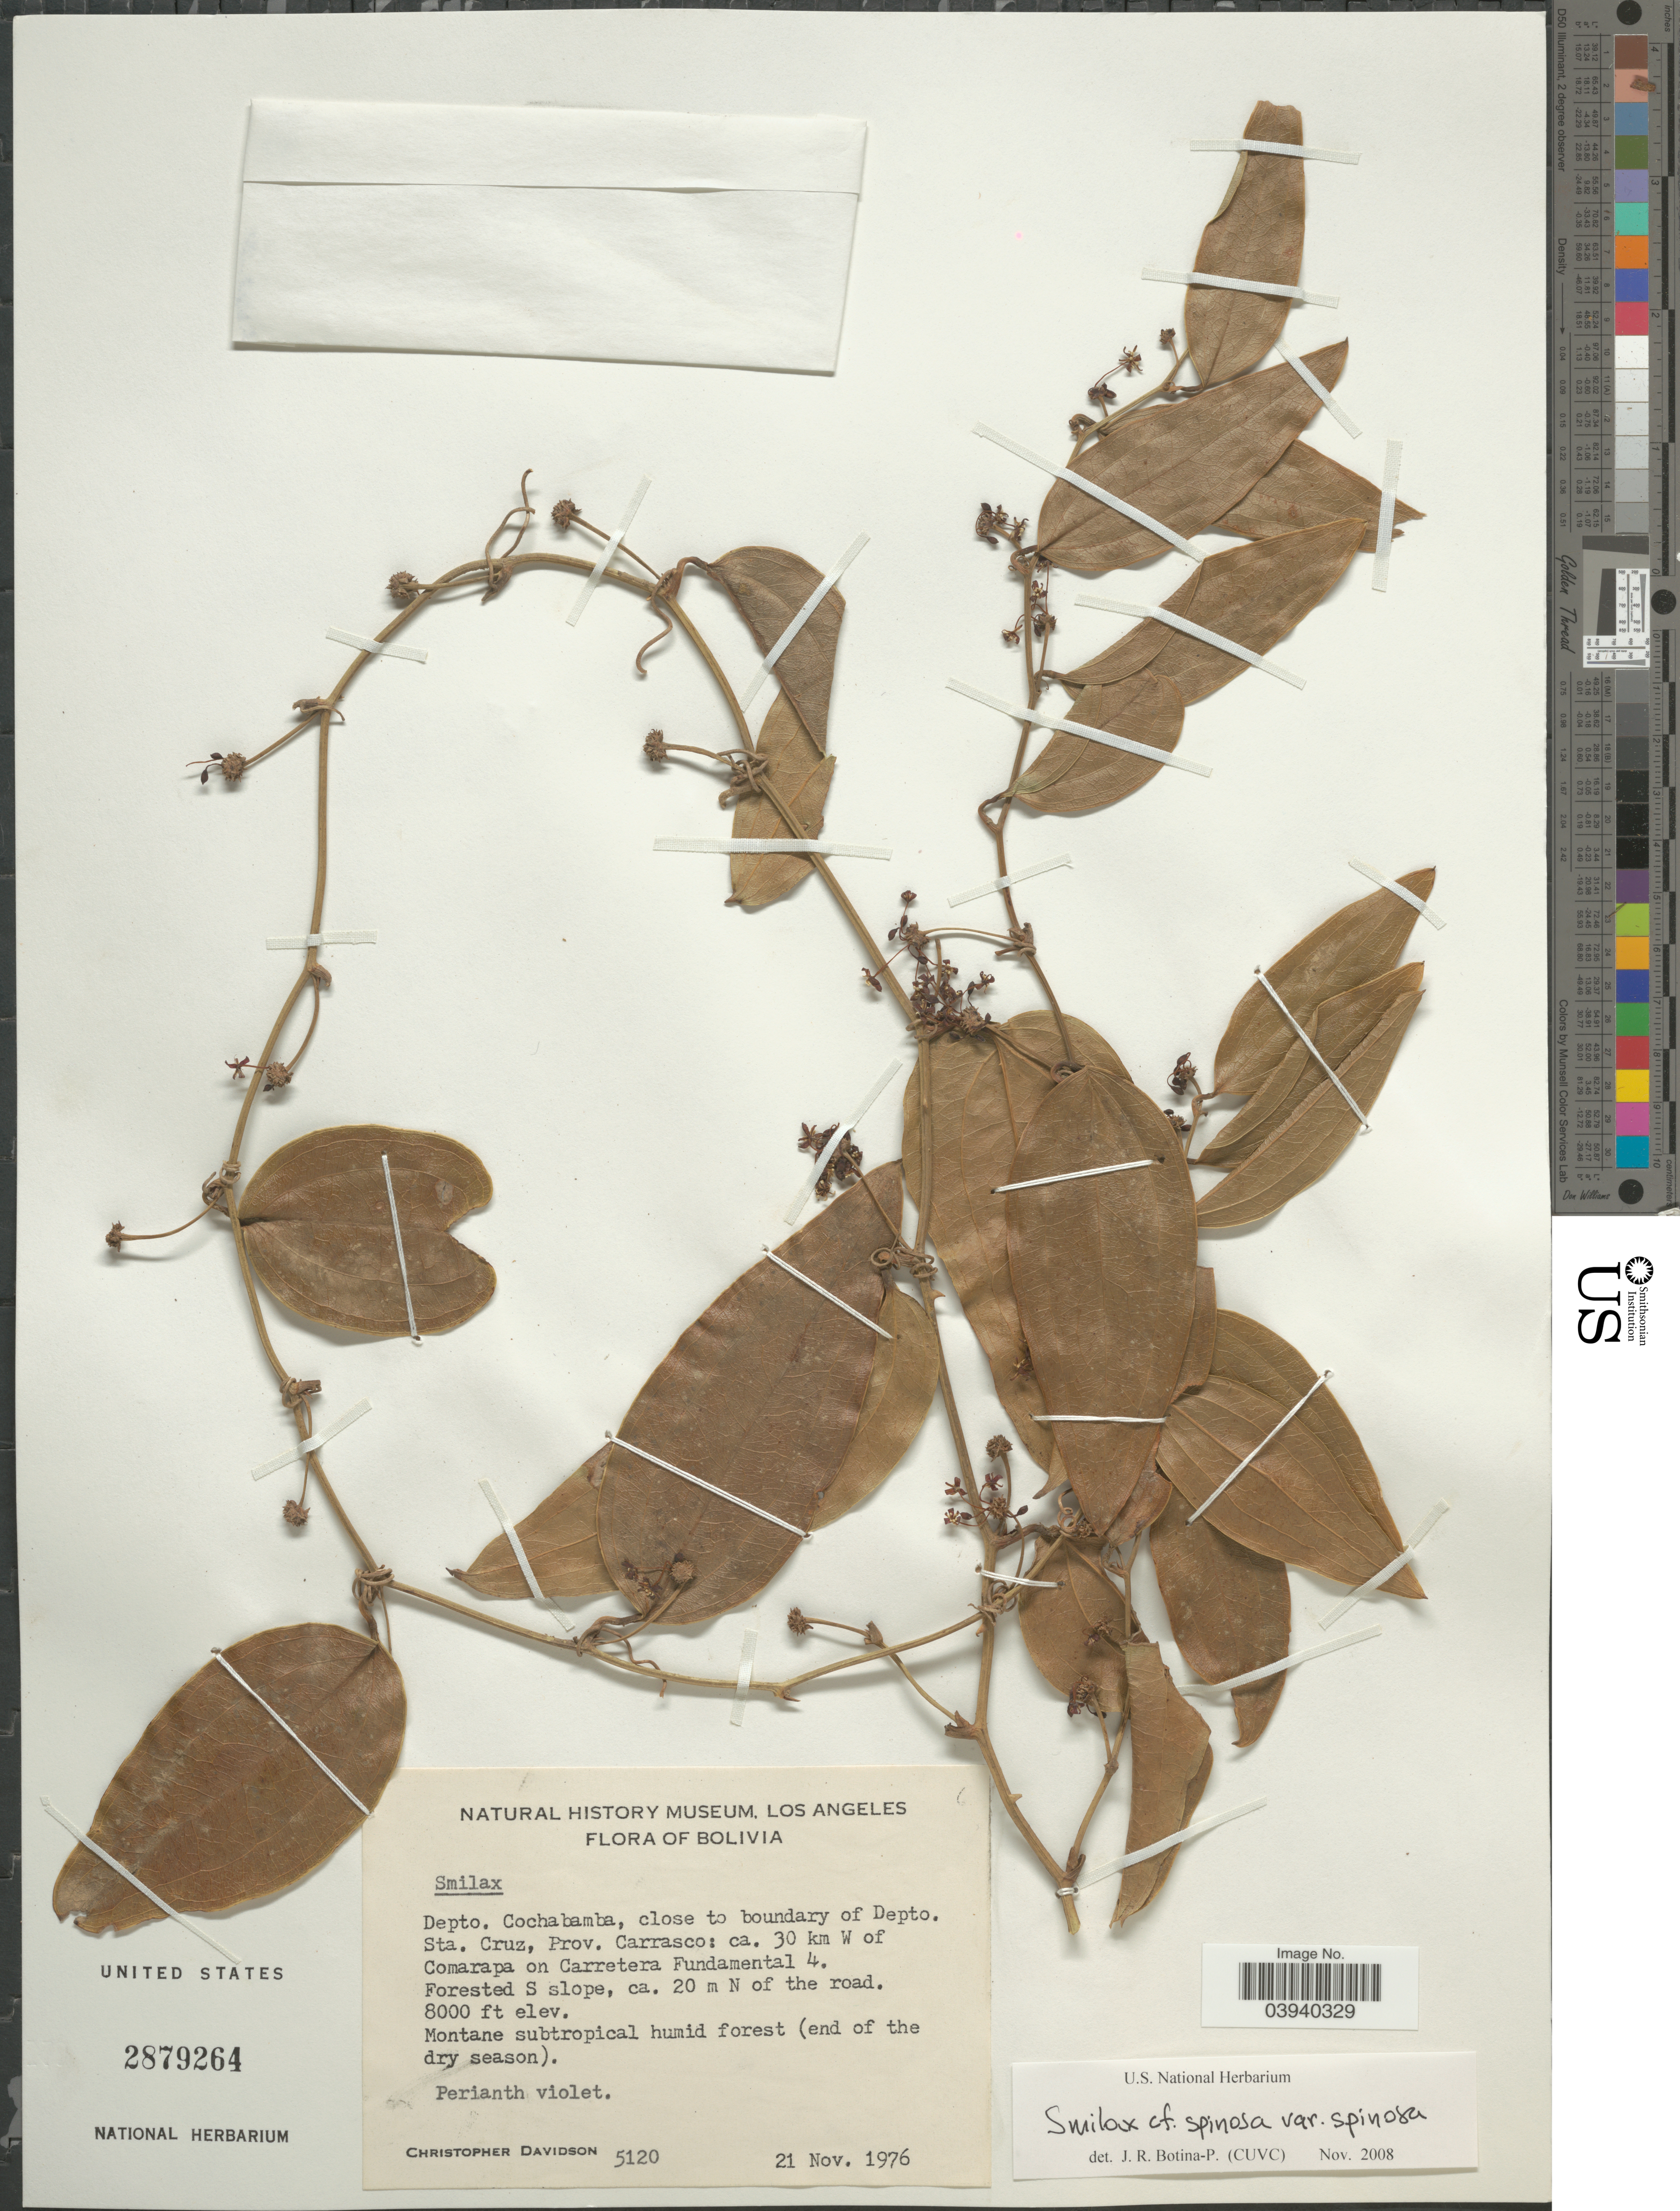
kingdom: Plantae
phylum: Tracheophyta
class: Liliopsida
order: Liliales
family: Smilacaceae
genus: Smilax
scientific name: Smilax spinosa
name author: Mill.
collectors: C. Davidson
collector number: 5120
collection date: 1976-11-21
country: Bolivia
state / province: Cochabamba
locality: Depto. Cochabamba, close to boundary of Depto. Sta. Cruz, Prov. Carrasco: ca. 30 km W of Comarapa on Carretera Fundamental 4. Forested S slope, ca. 20 m N of the road.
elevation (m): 2438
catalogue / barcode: US 2879264